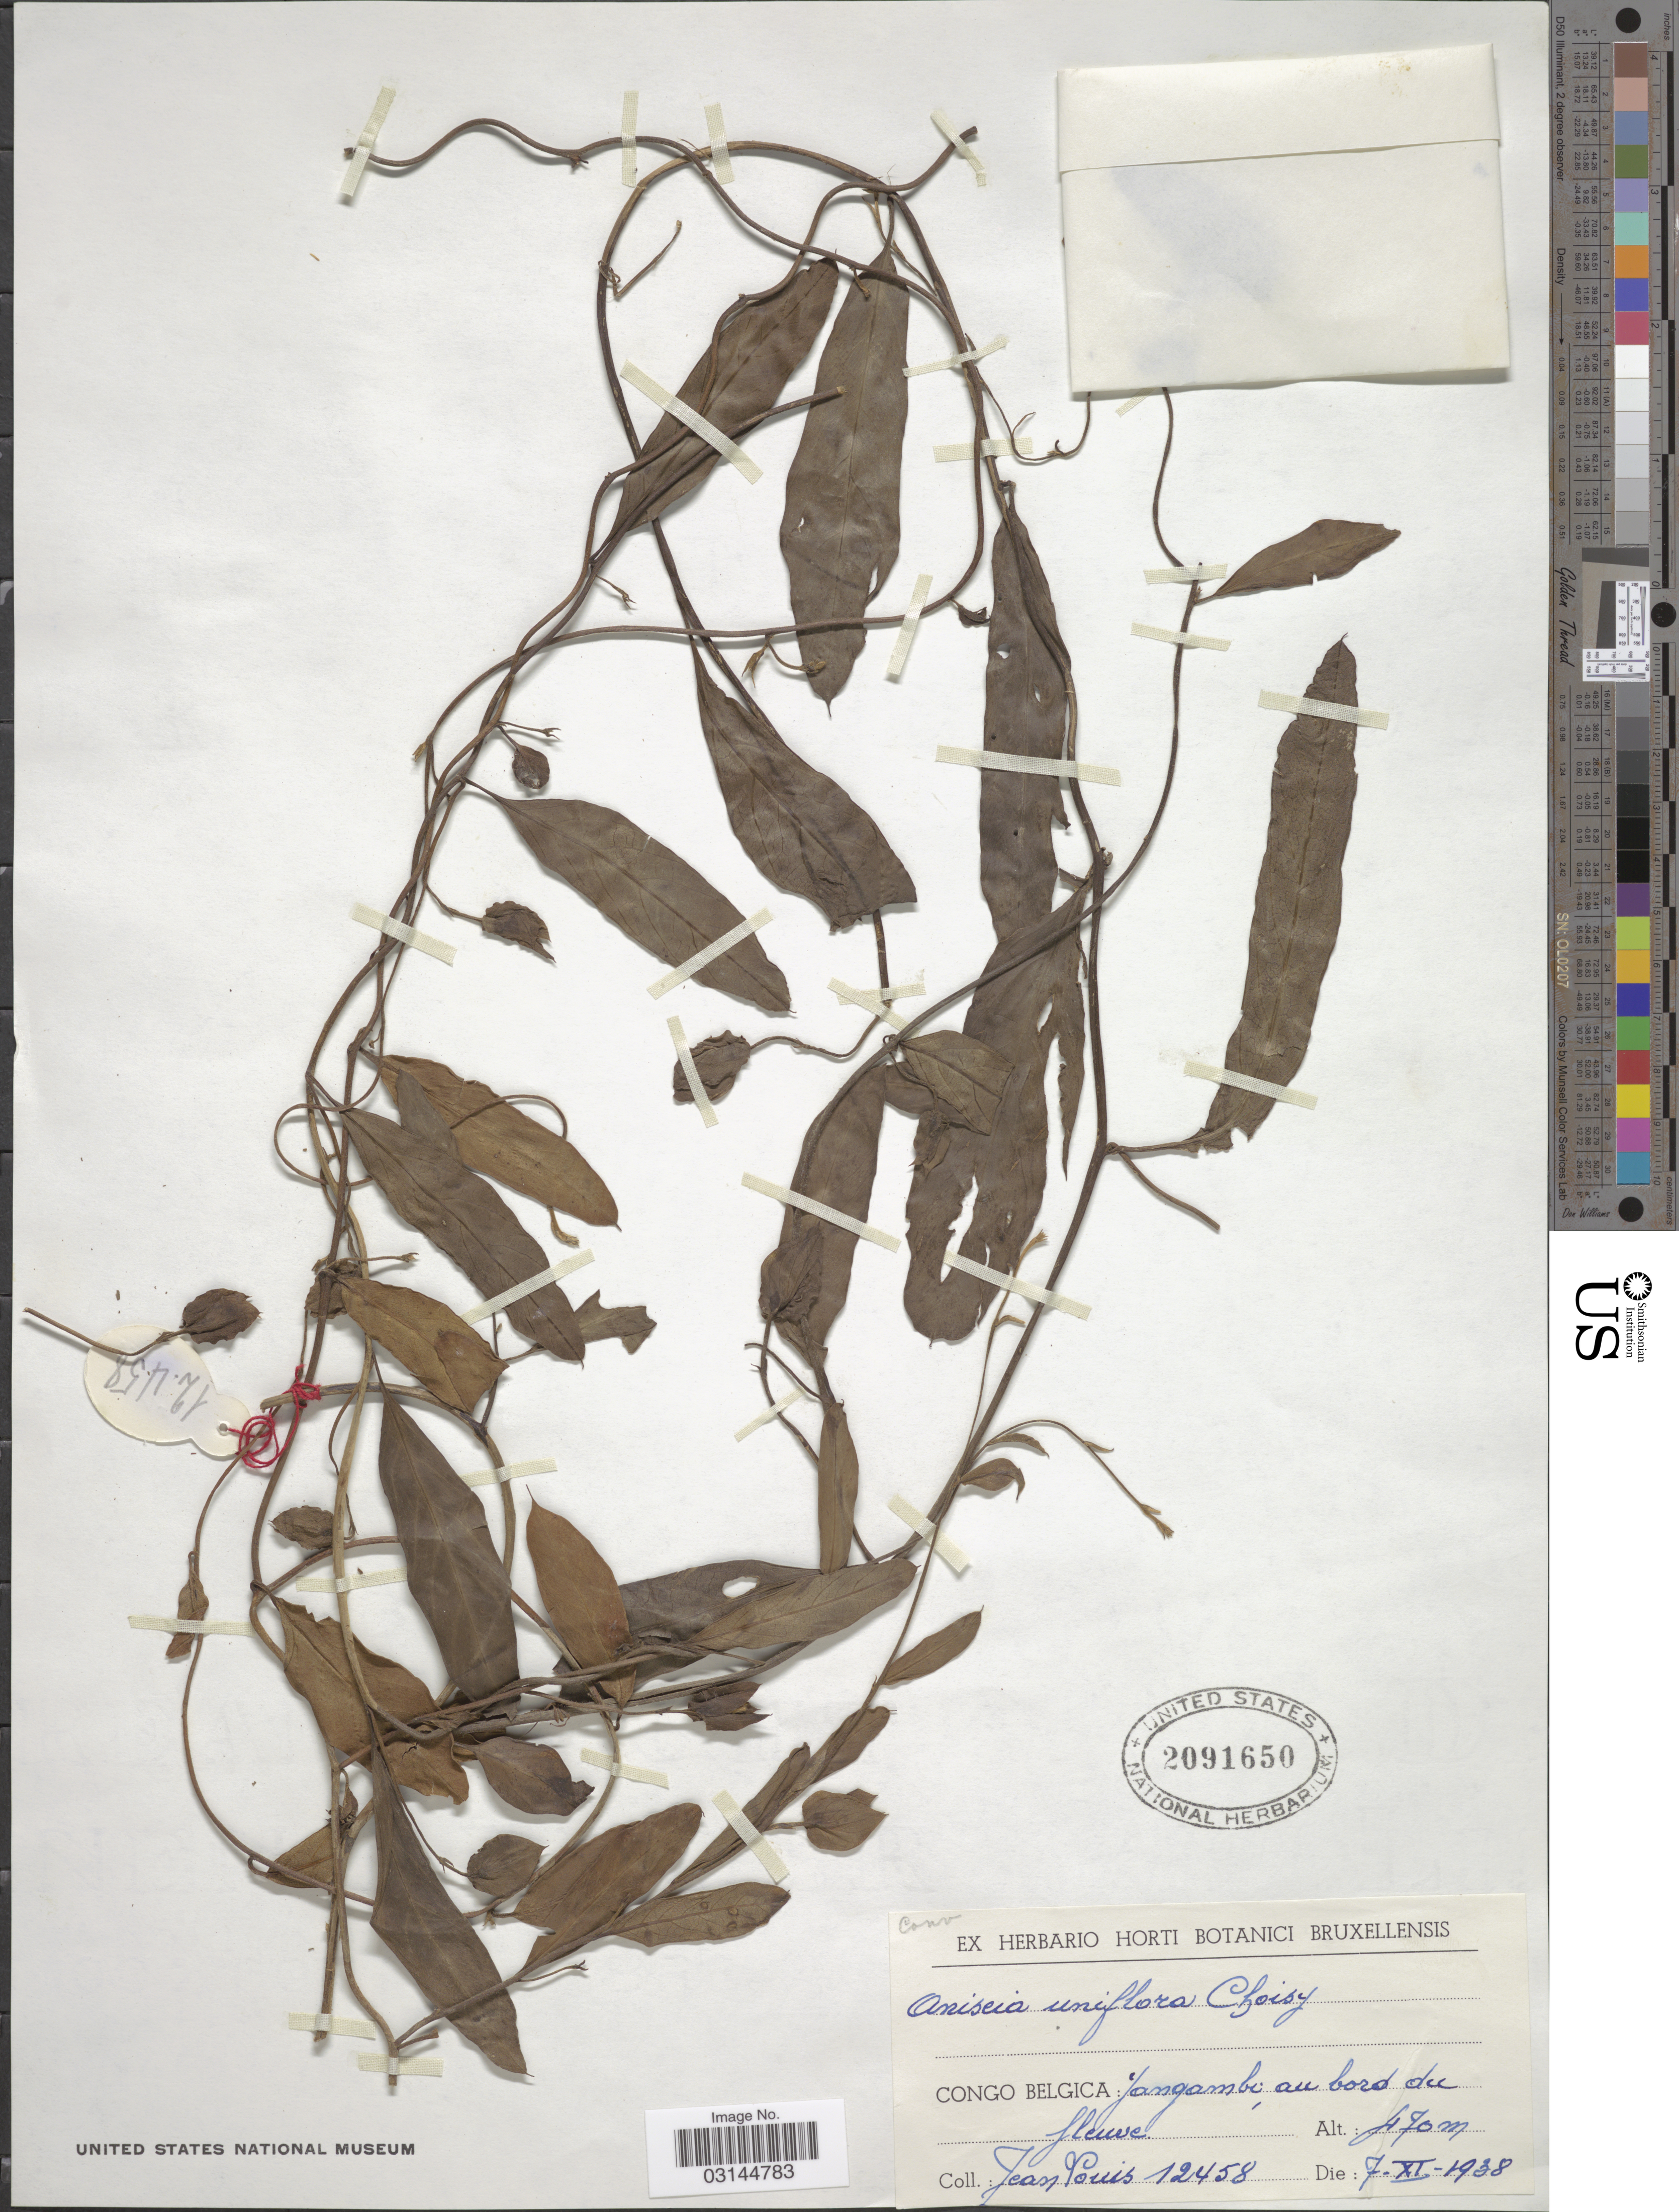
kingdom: Plantae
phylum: Tracheophyta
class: Magnoliopsida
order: Solanales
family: Convolvulaceae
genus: Aniseia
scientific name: Aniseia uniflora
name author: (Burm. f.) Choisy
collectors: J. Louis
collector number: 12458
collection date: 1938-11-07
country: Congo, Democratic Republic of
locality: Congo Belgica: Yangambi.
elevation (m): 470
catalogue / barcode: US 2091650